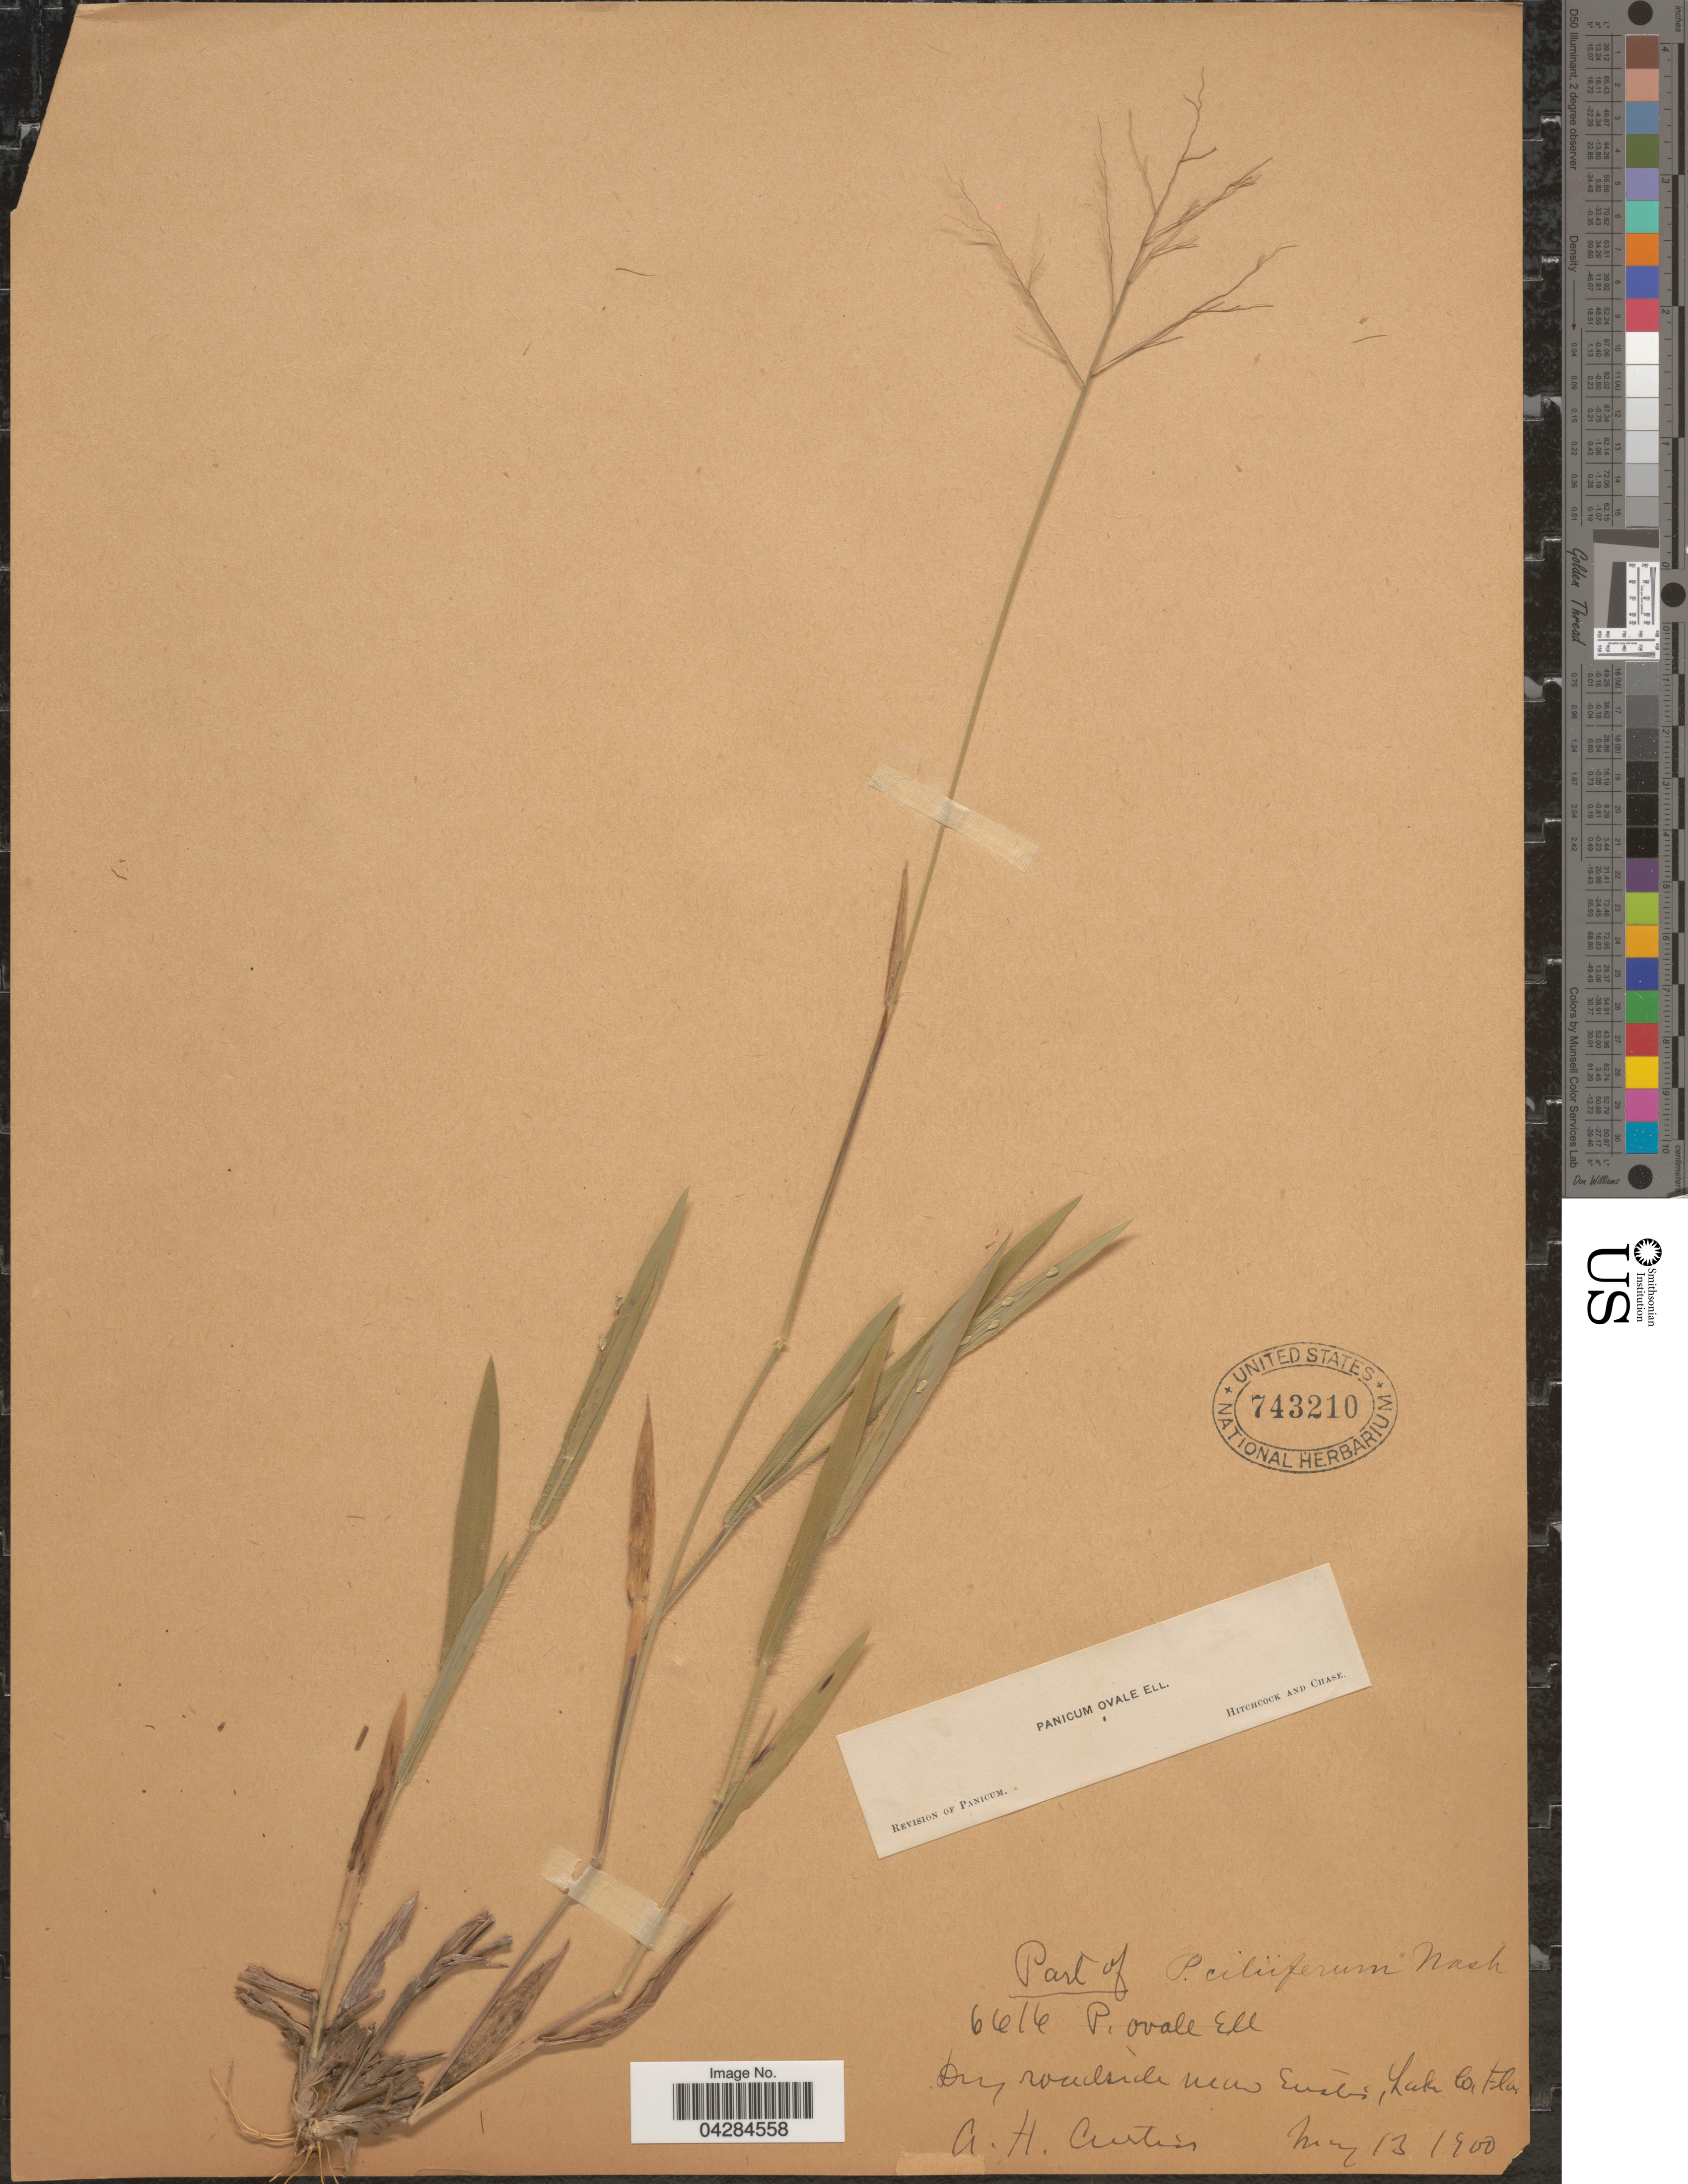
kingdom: Plantae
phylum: Tracheophyta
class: Liliopsida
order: Poales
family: Poaceae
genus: Dichanthelium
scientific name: Dichanthelium ovale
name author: (Elliott) Gould & C.A. Clark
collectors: A. H. Curtiss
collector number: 6616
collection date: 1900-05-13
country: United States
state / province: Florida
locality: Dry roadside near Eustis, Lake Co.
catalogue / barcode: US 743210